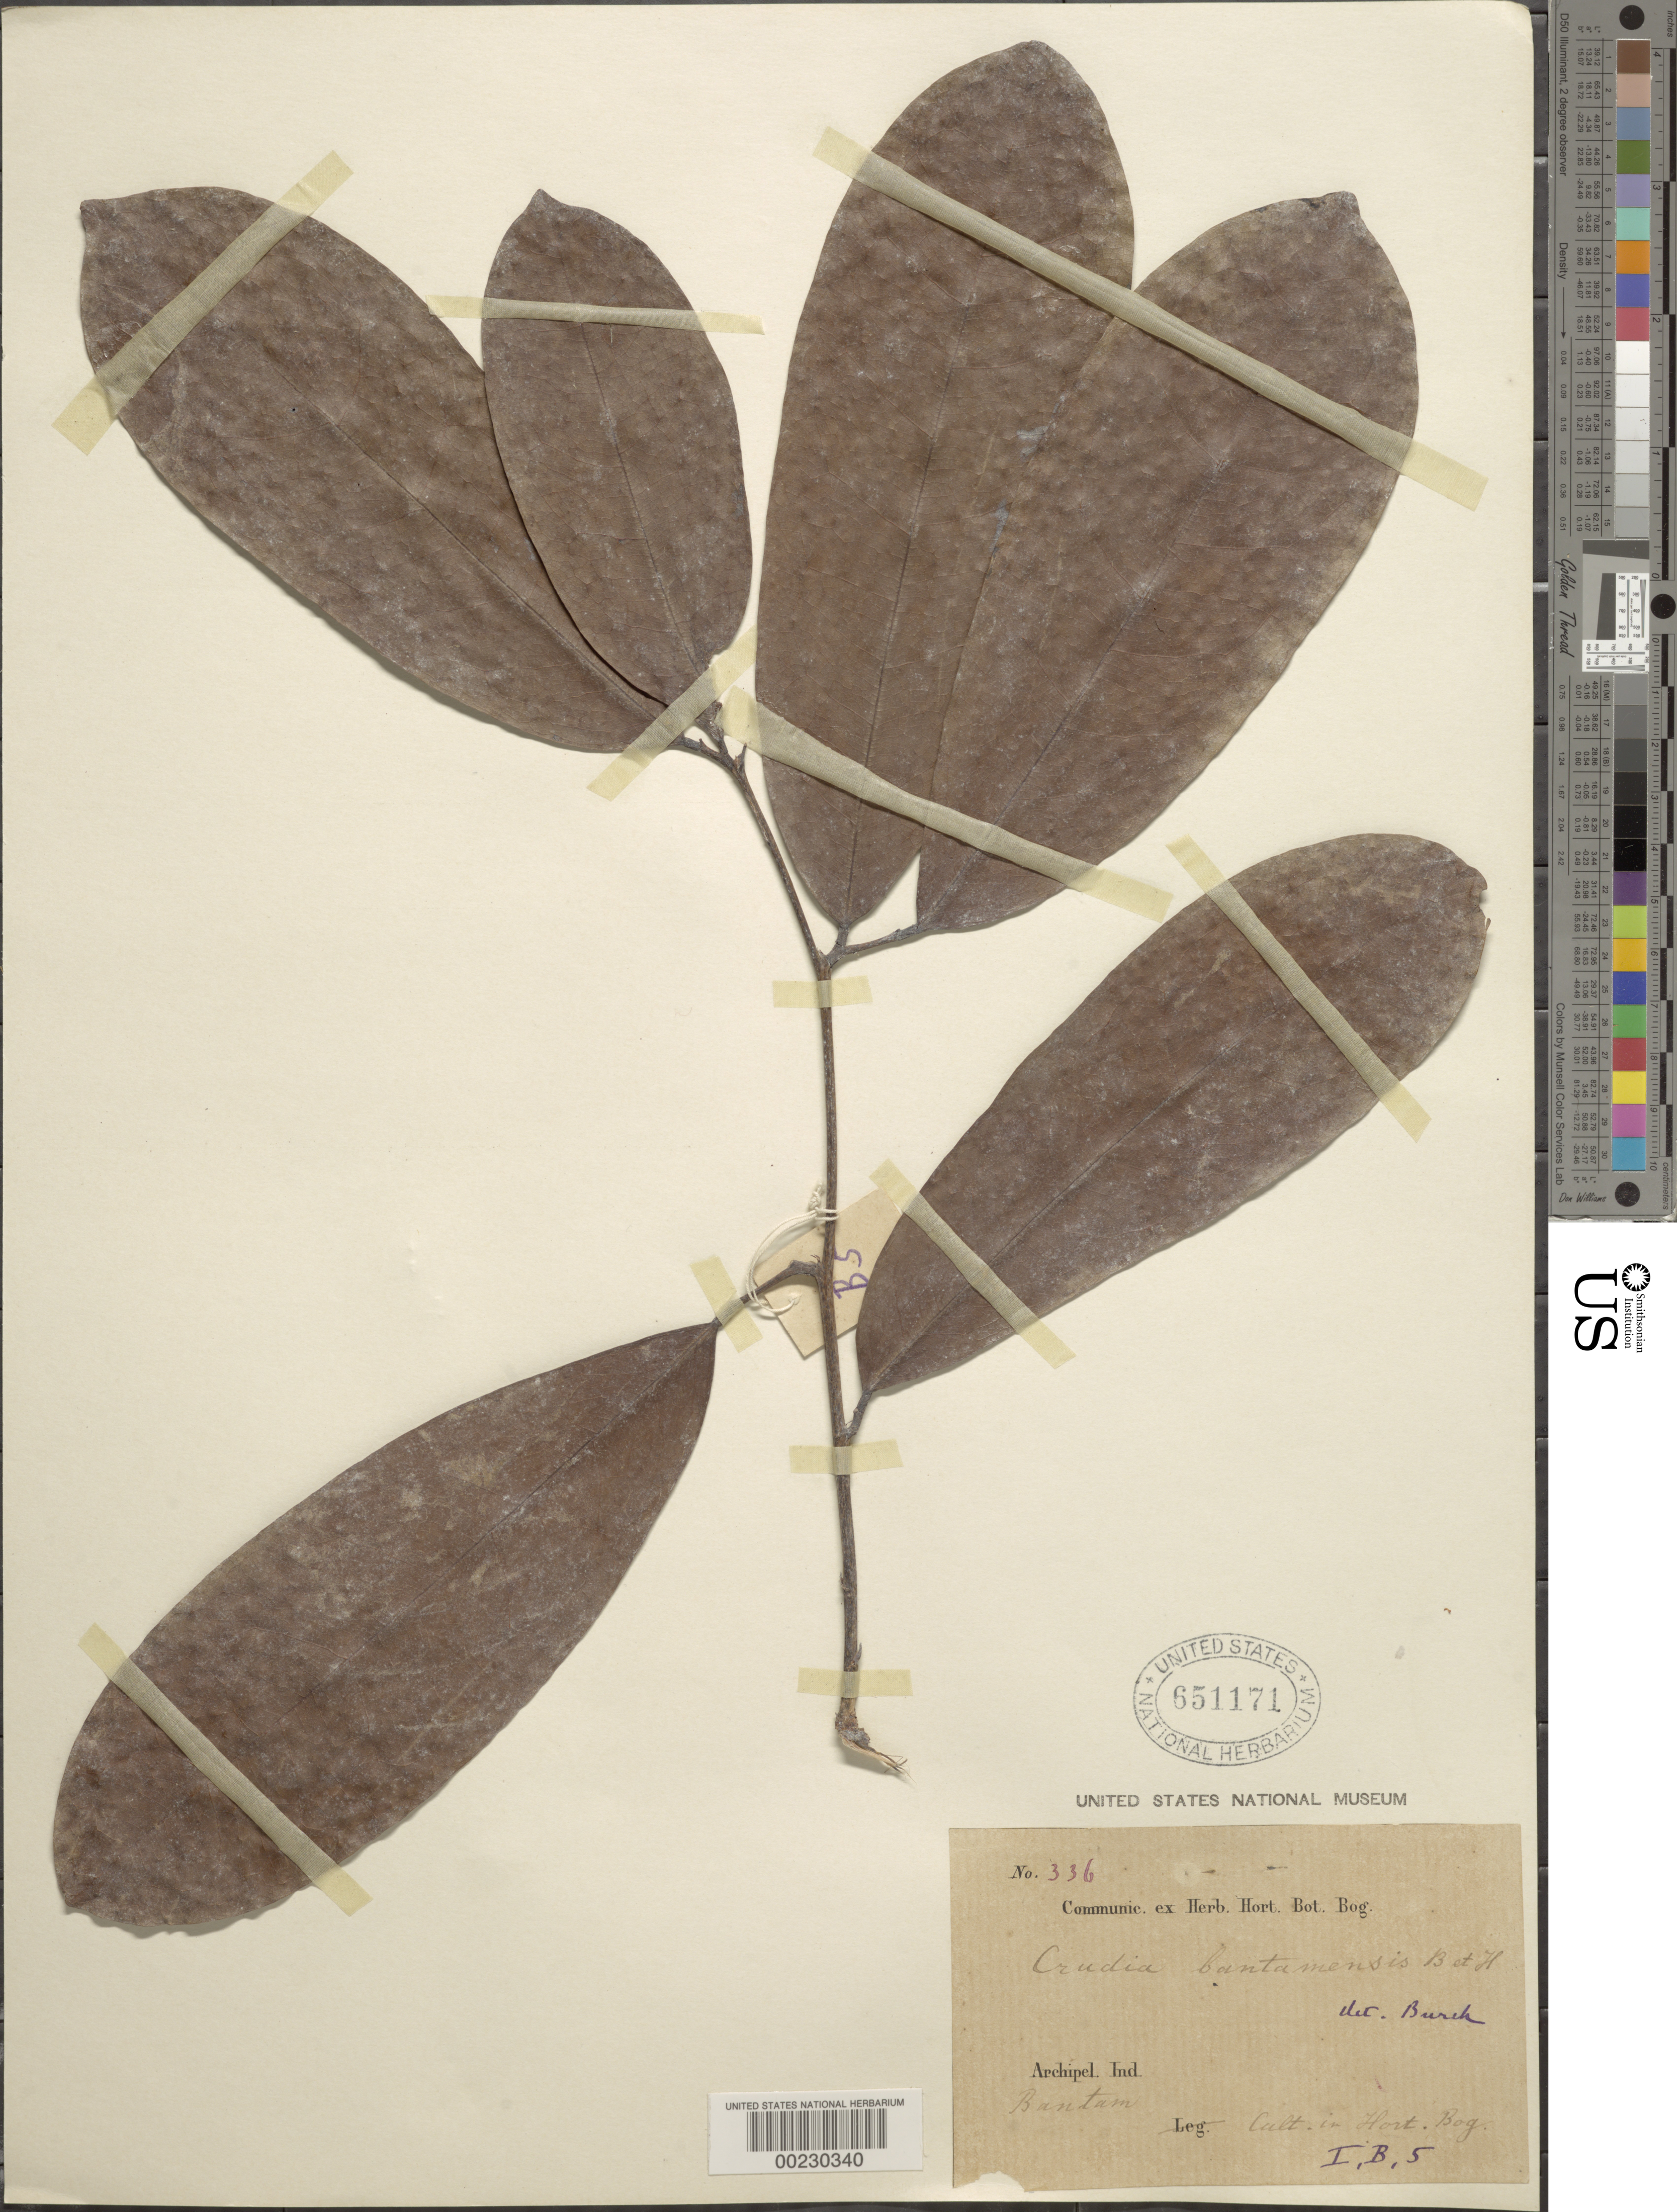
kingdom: Plantae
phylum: Tracheophyta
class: Magnoliopsida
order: Fabales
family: Fabaceae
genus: Crudia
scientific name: Crudia bantamensis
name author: (Hassk.) Benth.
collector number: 336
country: Indonesia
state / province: Java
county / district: Jawa Barat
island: Java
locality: Bantam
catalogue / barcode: US 651171